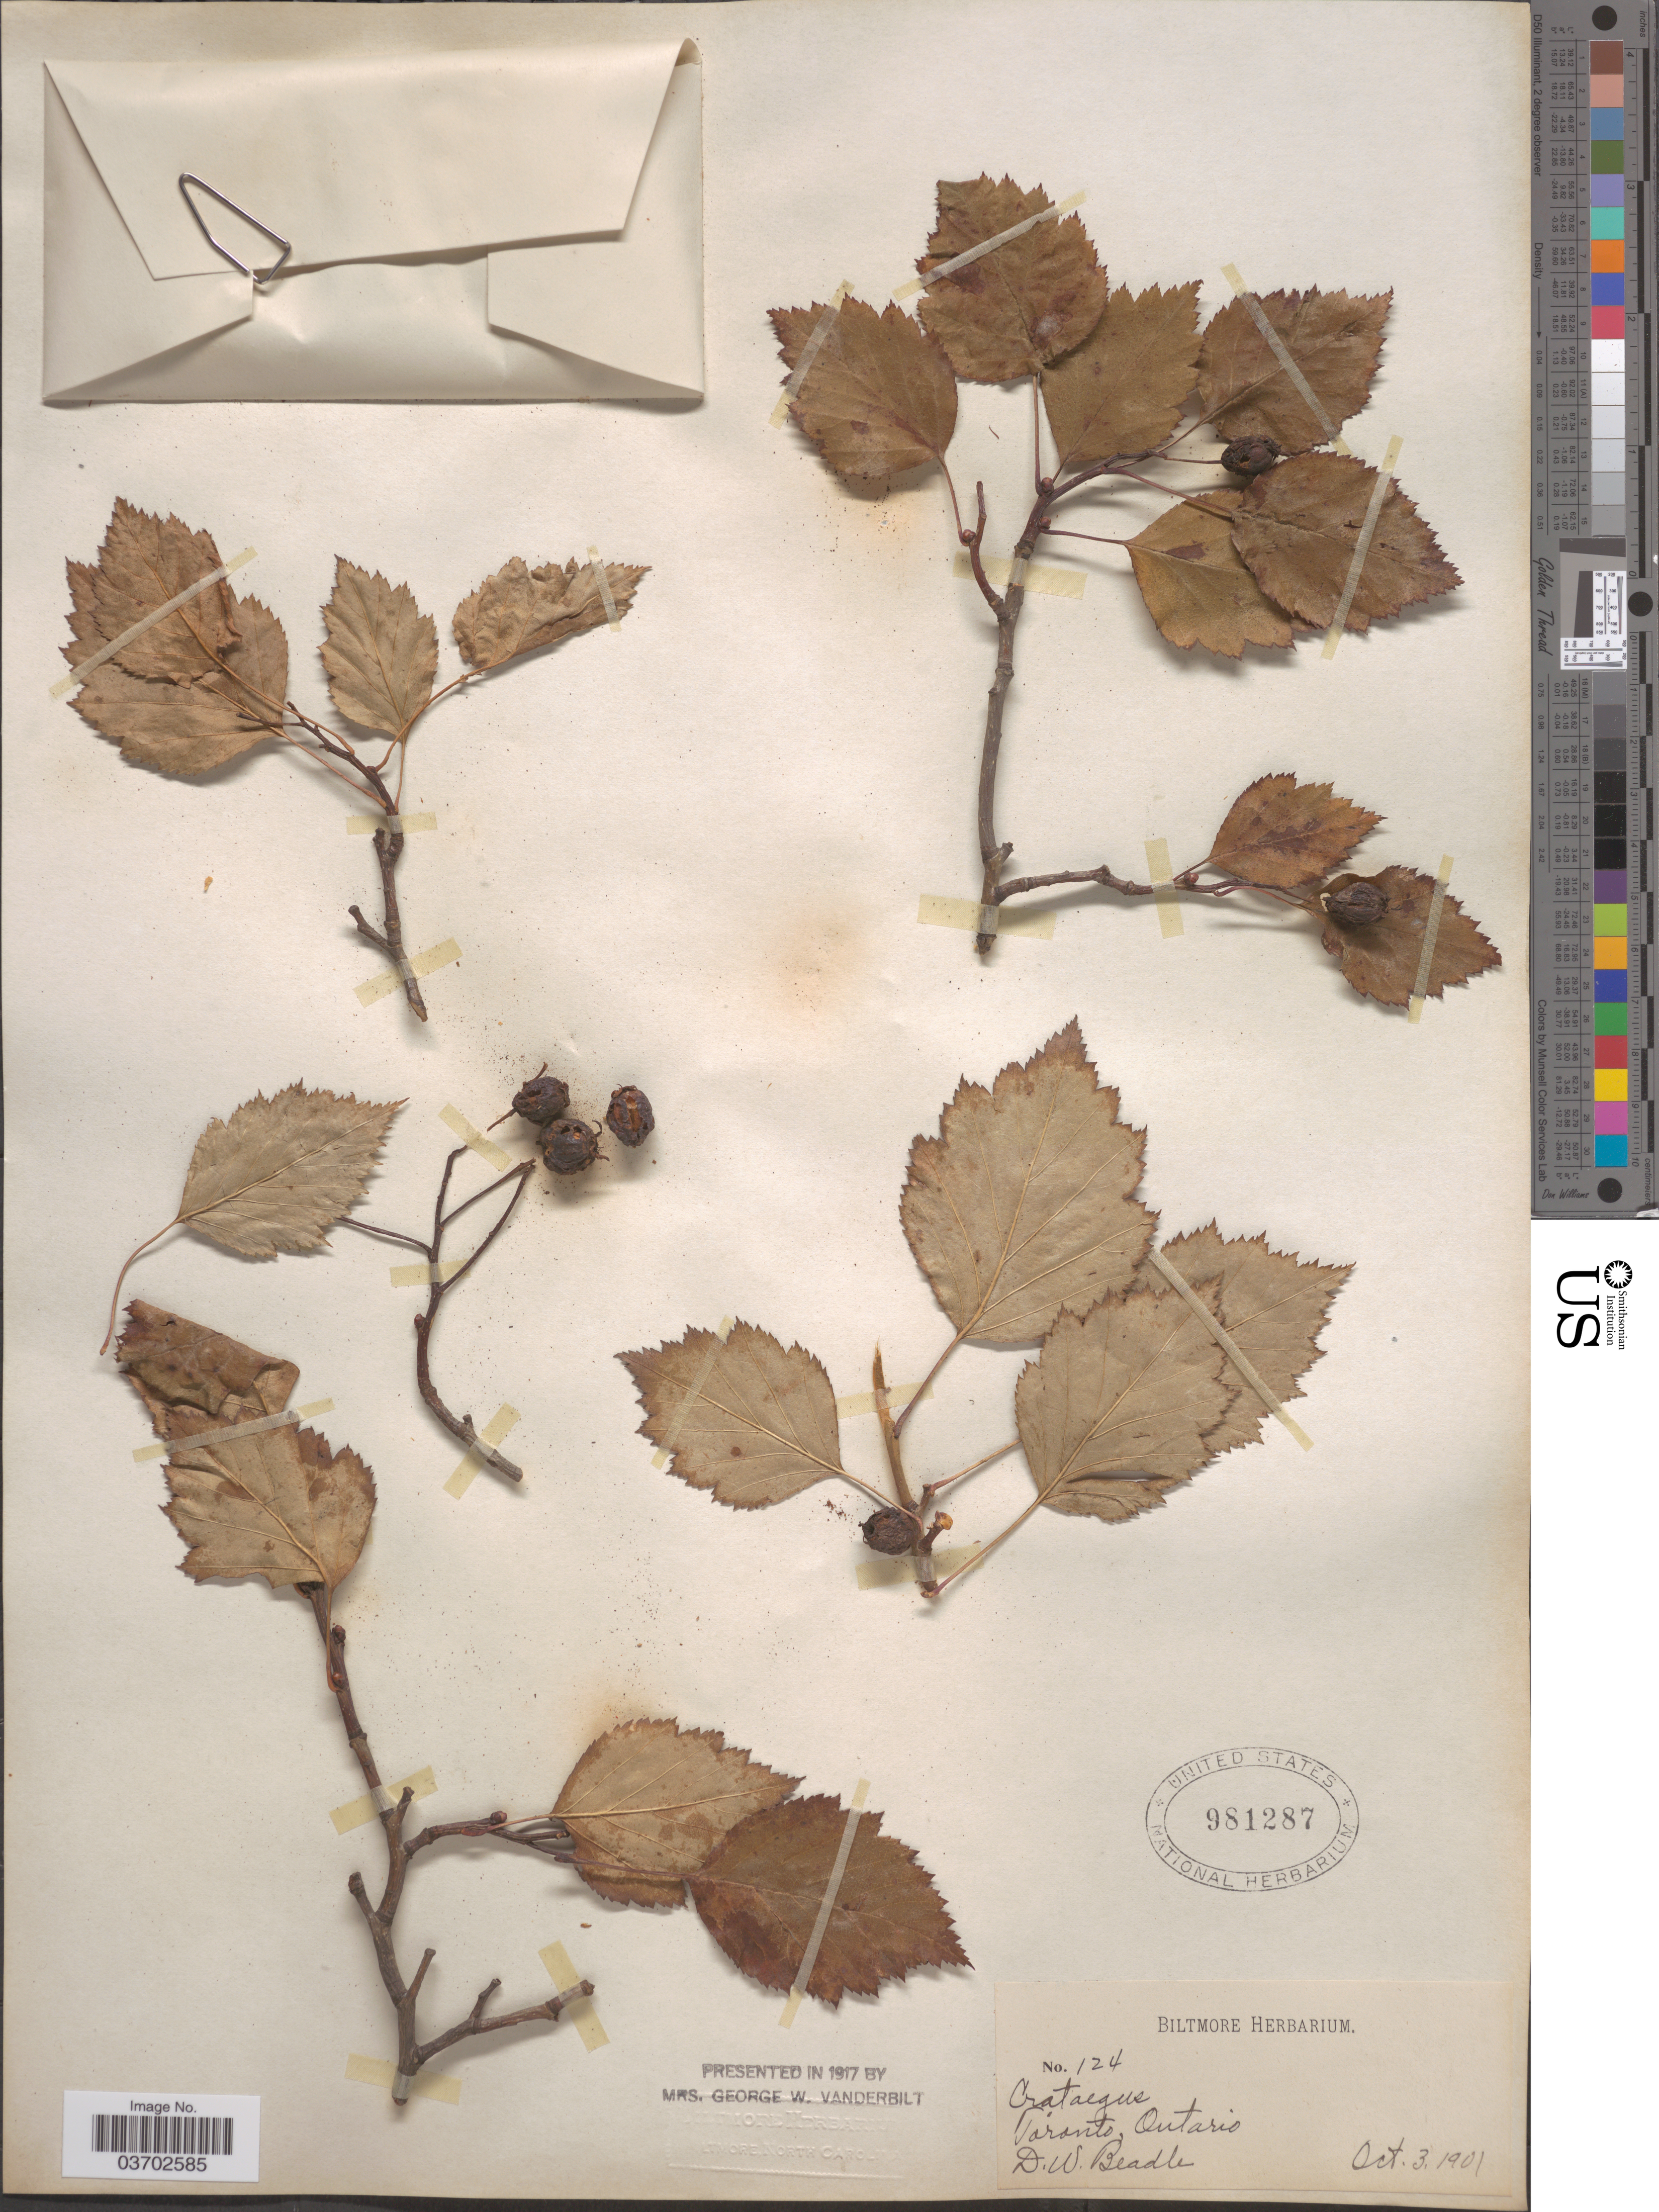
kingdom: Plantae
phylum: Tracheophyta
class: Magnoliopsida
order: Rosales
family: Rosaceae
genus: Crataegus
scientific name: Crataegus sp.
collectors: D. Beadle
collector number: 124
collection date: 1901-10-03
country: Canada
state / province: Ontario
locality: Toronto.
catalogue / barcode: US 981287